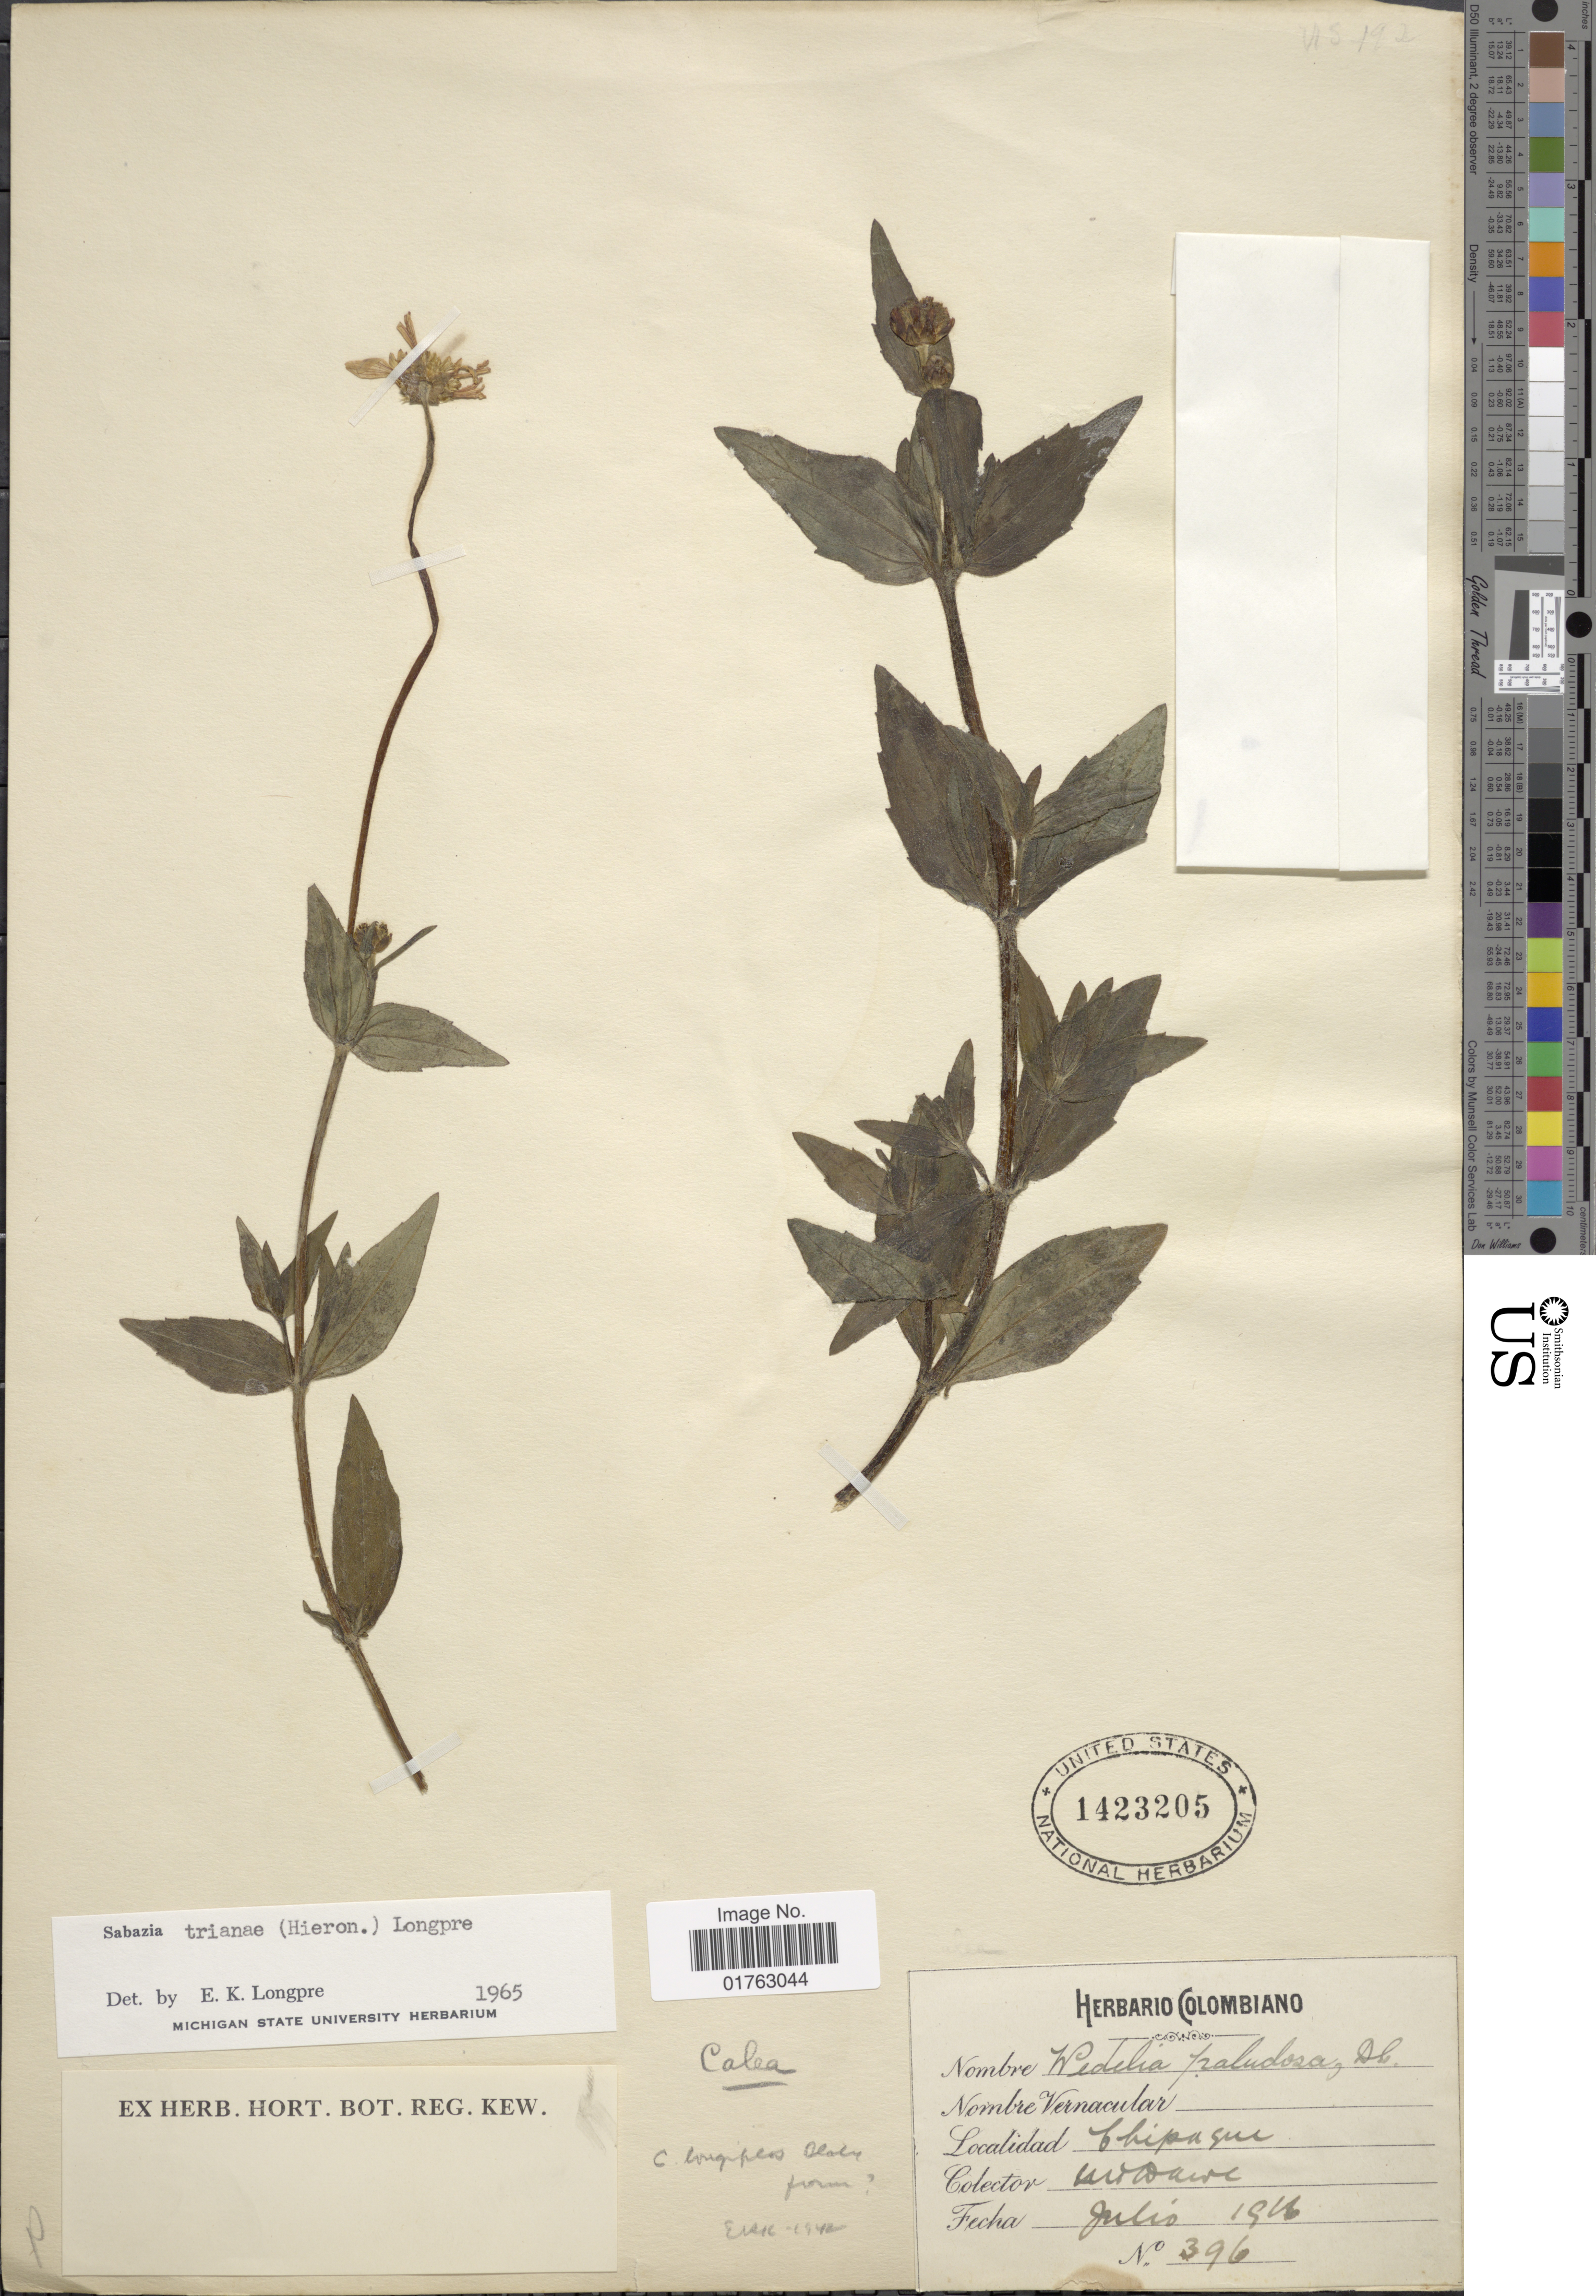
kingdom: Plantae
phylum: Tracheophyta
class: Magnoliopsida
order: Asterales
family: Asteraceae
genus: Sabazia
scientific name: Sabazia trianae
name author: (Hieron.) Longpre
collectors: M. T. Dawe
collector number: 396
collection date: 1916-07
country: Colombia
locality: Chipaque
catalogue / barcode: US 1423205